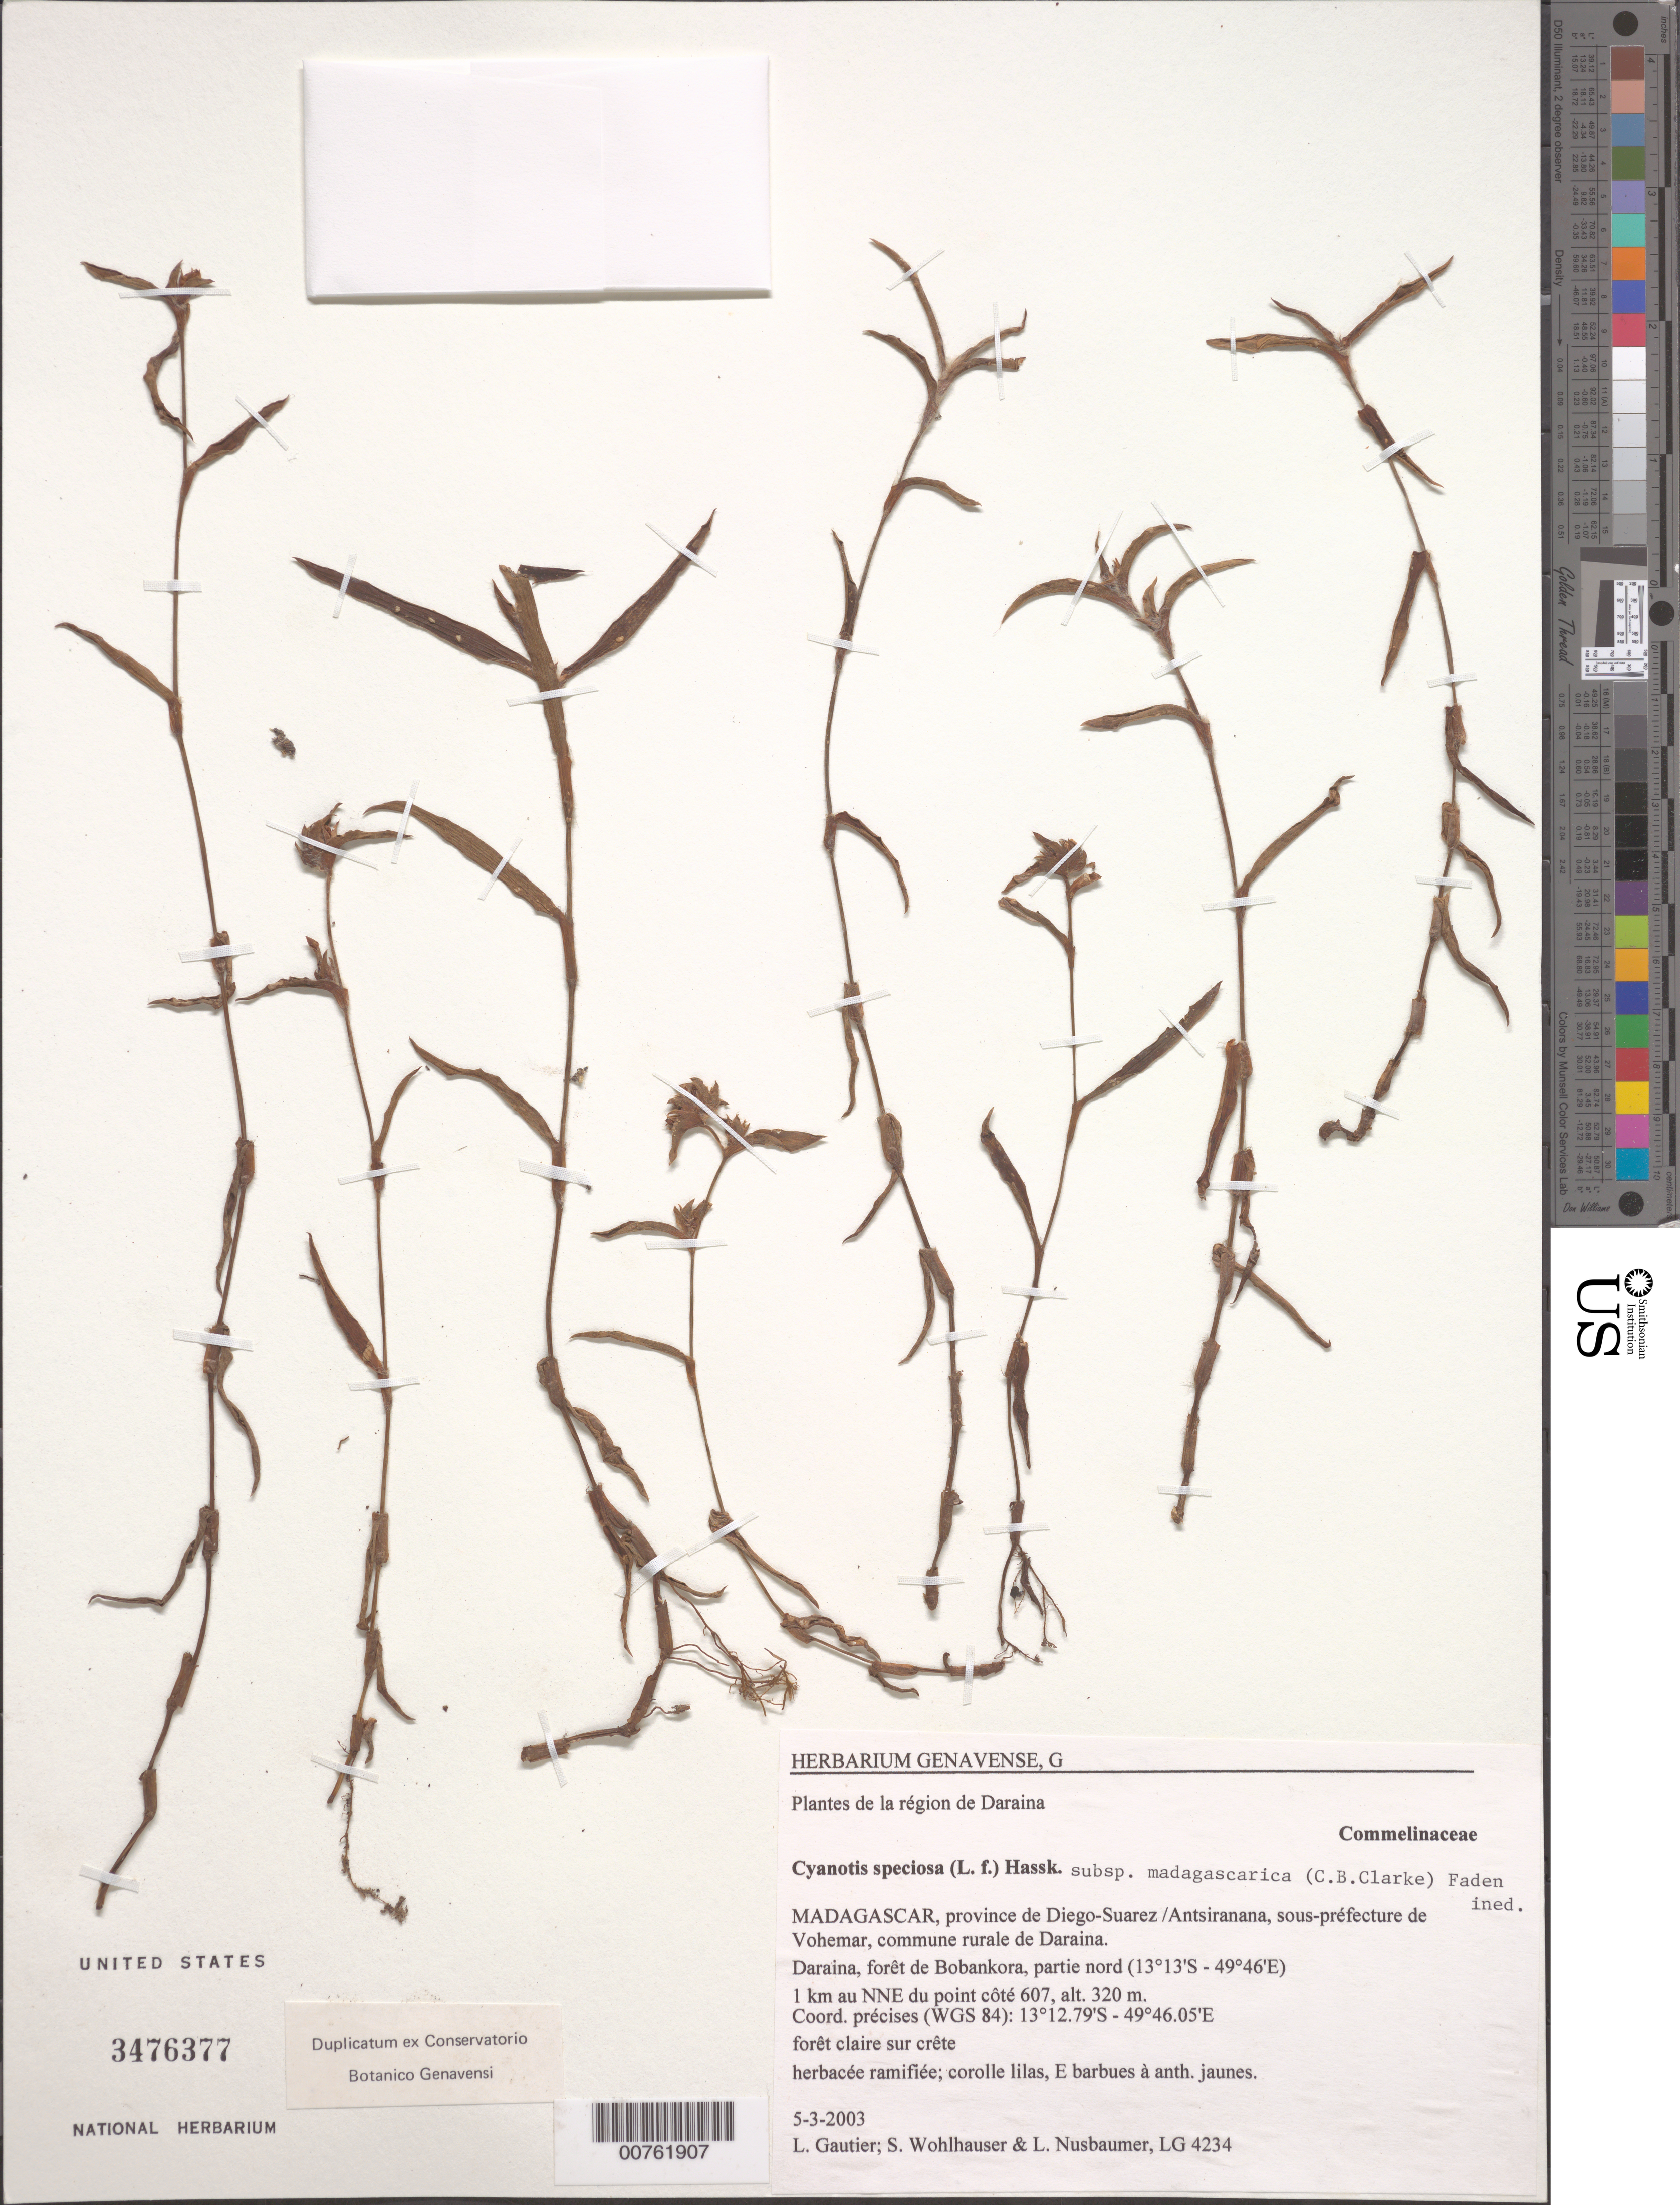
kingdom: Plantae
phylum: Tracheophyta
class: Liliopsida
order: Commelinales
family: Commelinaceae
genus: Cyanotis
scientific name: Cyanotis speciosa subsp. madagascarica (C.B. Clarke) Faden, ined.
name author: (C.B. Clarke) Faden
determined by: Faden, Robert B., (US), Smithsonian Institution - National Museum of Natural History (UNITED STATES)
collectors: L. Gautier et al.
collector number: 4234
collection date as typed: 05 Mar 2003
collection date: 2003-03-05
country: Madagascar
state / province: Sava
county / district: Vohémar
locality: Daraina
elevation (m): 320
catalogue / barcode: US 3476377